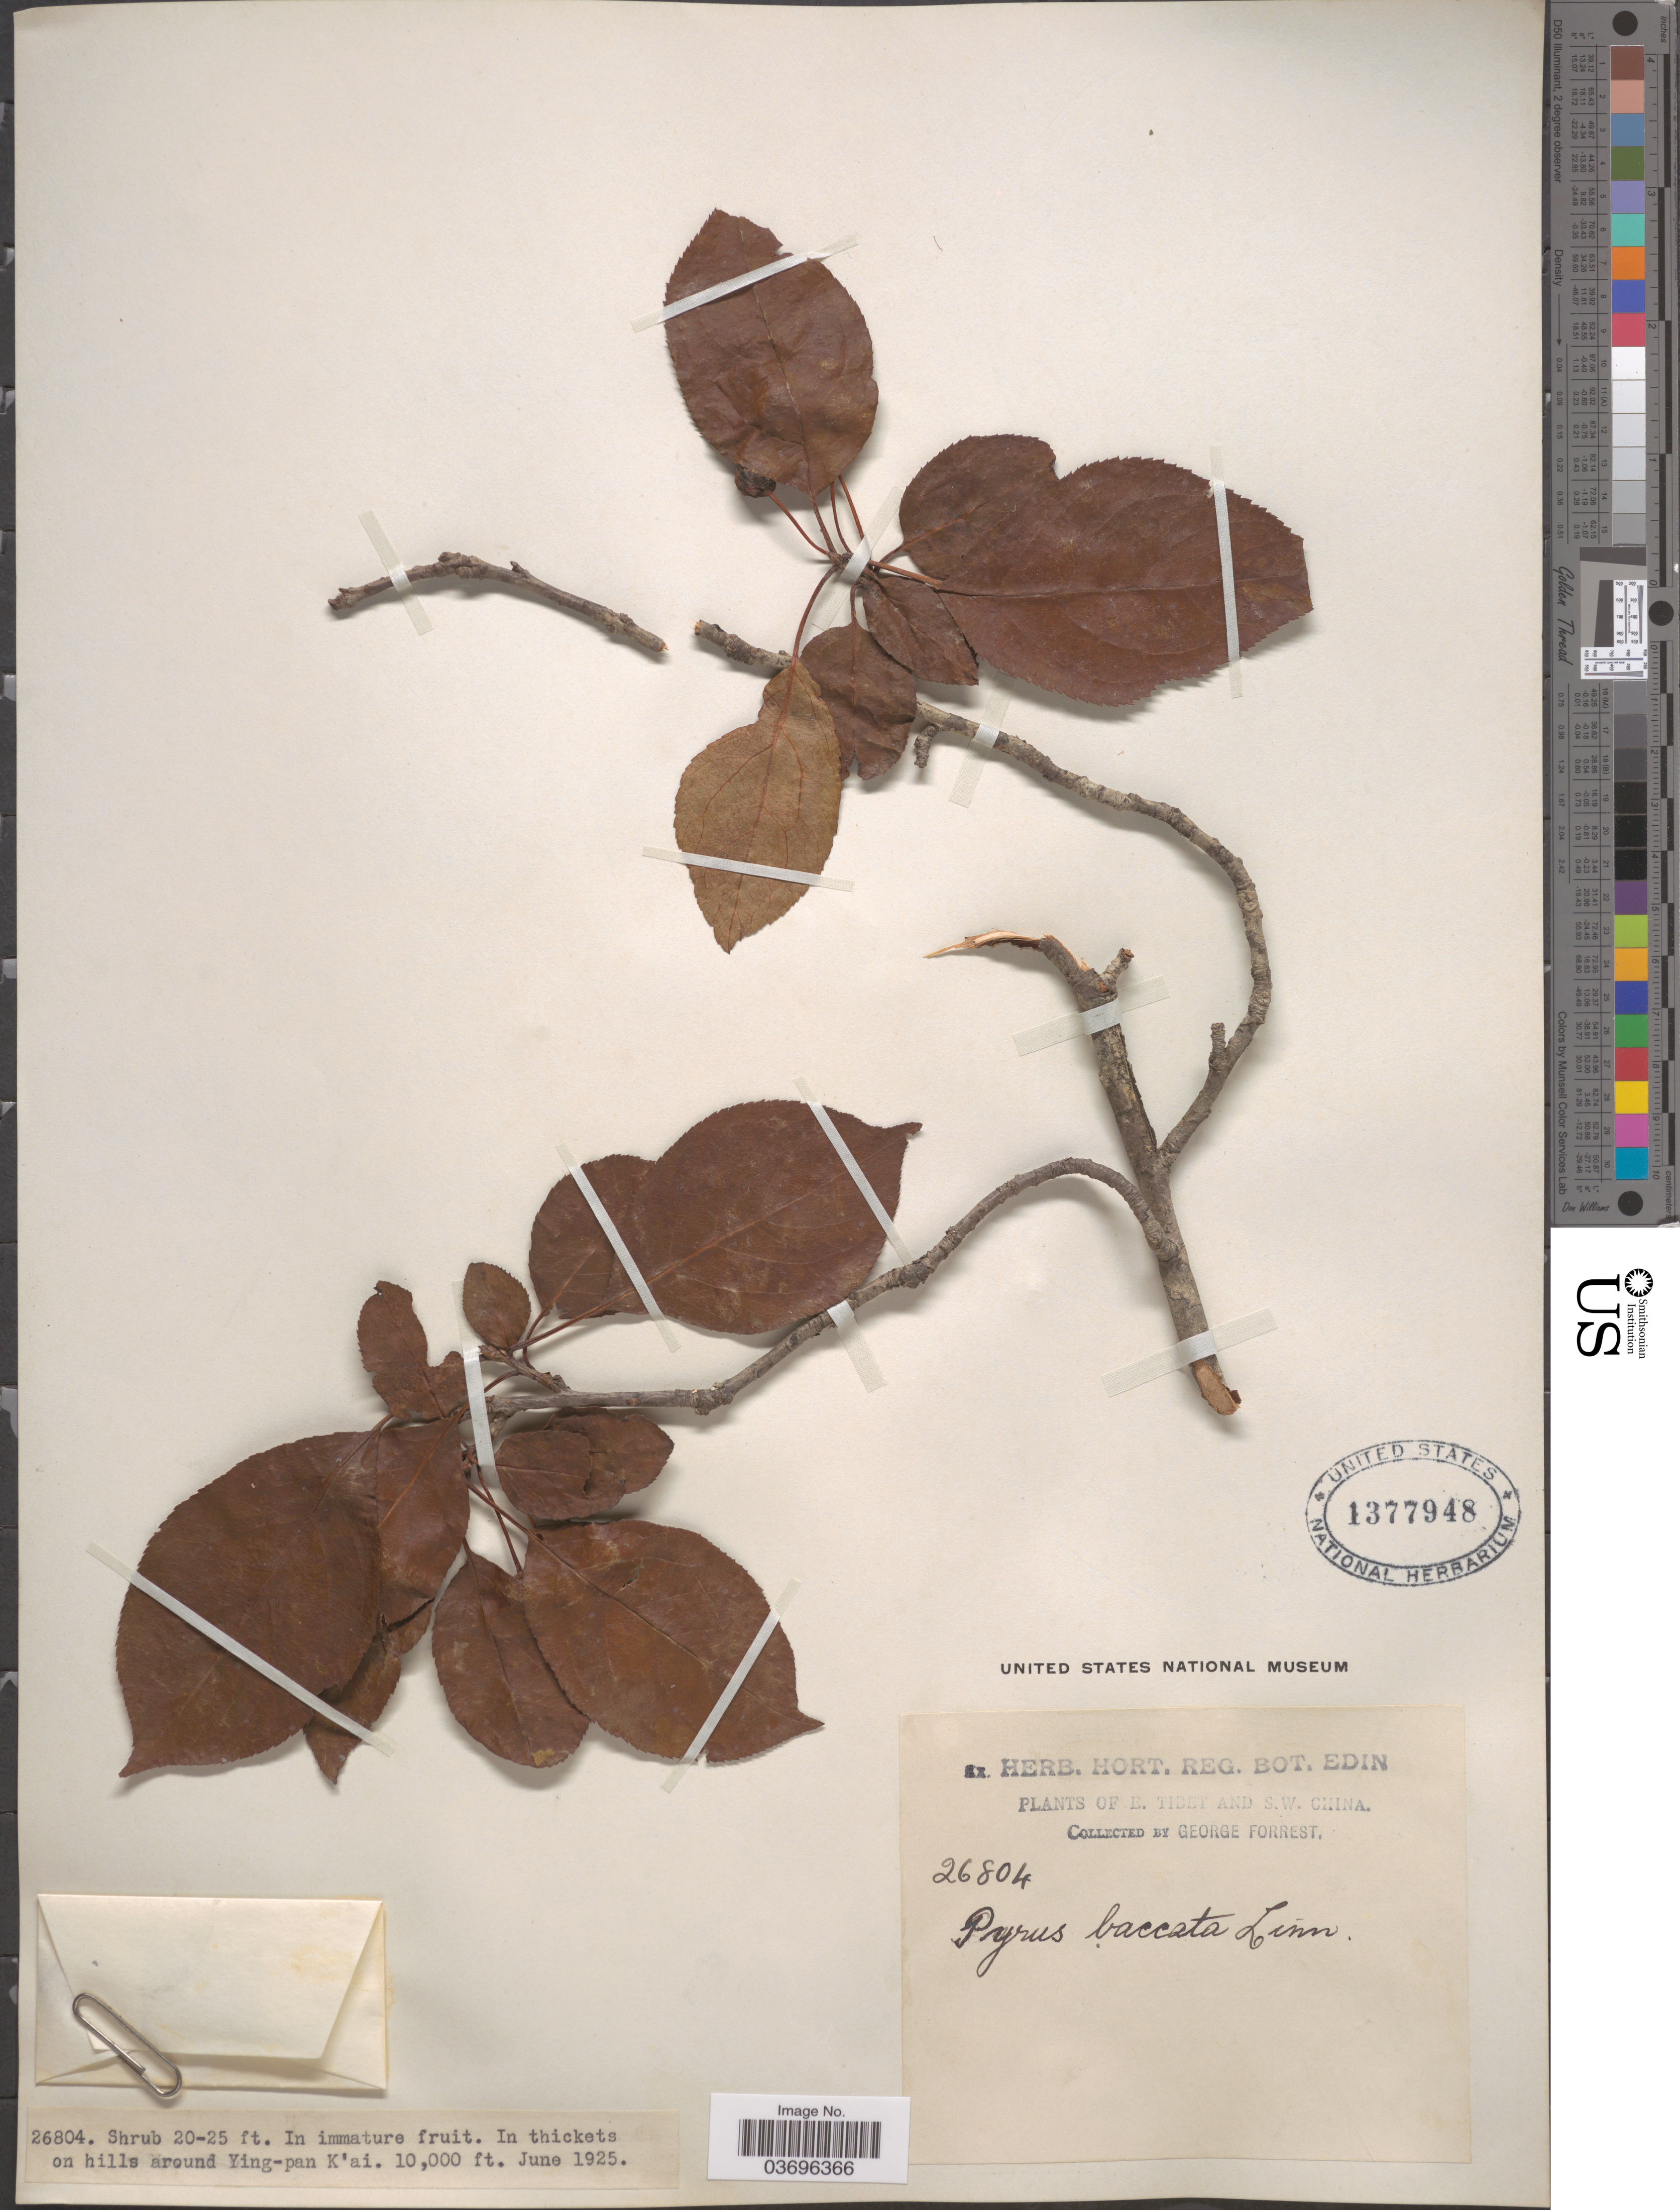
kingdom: Plantae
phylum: Tracheophyta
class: Magnoliopsida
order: Rosales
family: Rosaceae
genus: Pyrus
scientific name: Pyrus baccata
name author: L.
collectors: G. Forrest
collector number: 26804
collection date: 1925-06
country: China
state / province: Xizang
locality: E. Tibet and S. W. China. Around Ying-pan K'ai.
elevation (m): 3048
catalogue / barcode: US 1377948